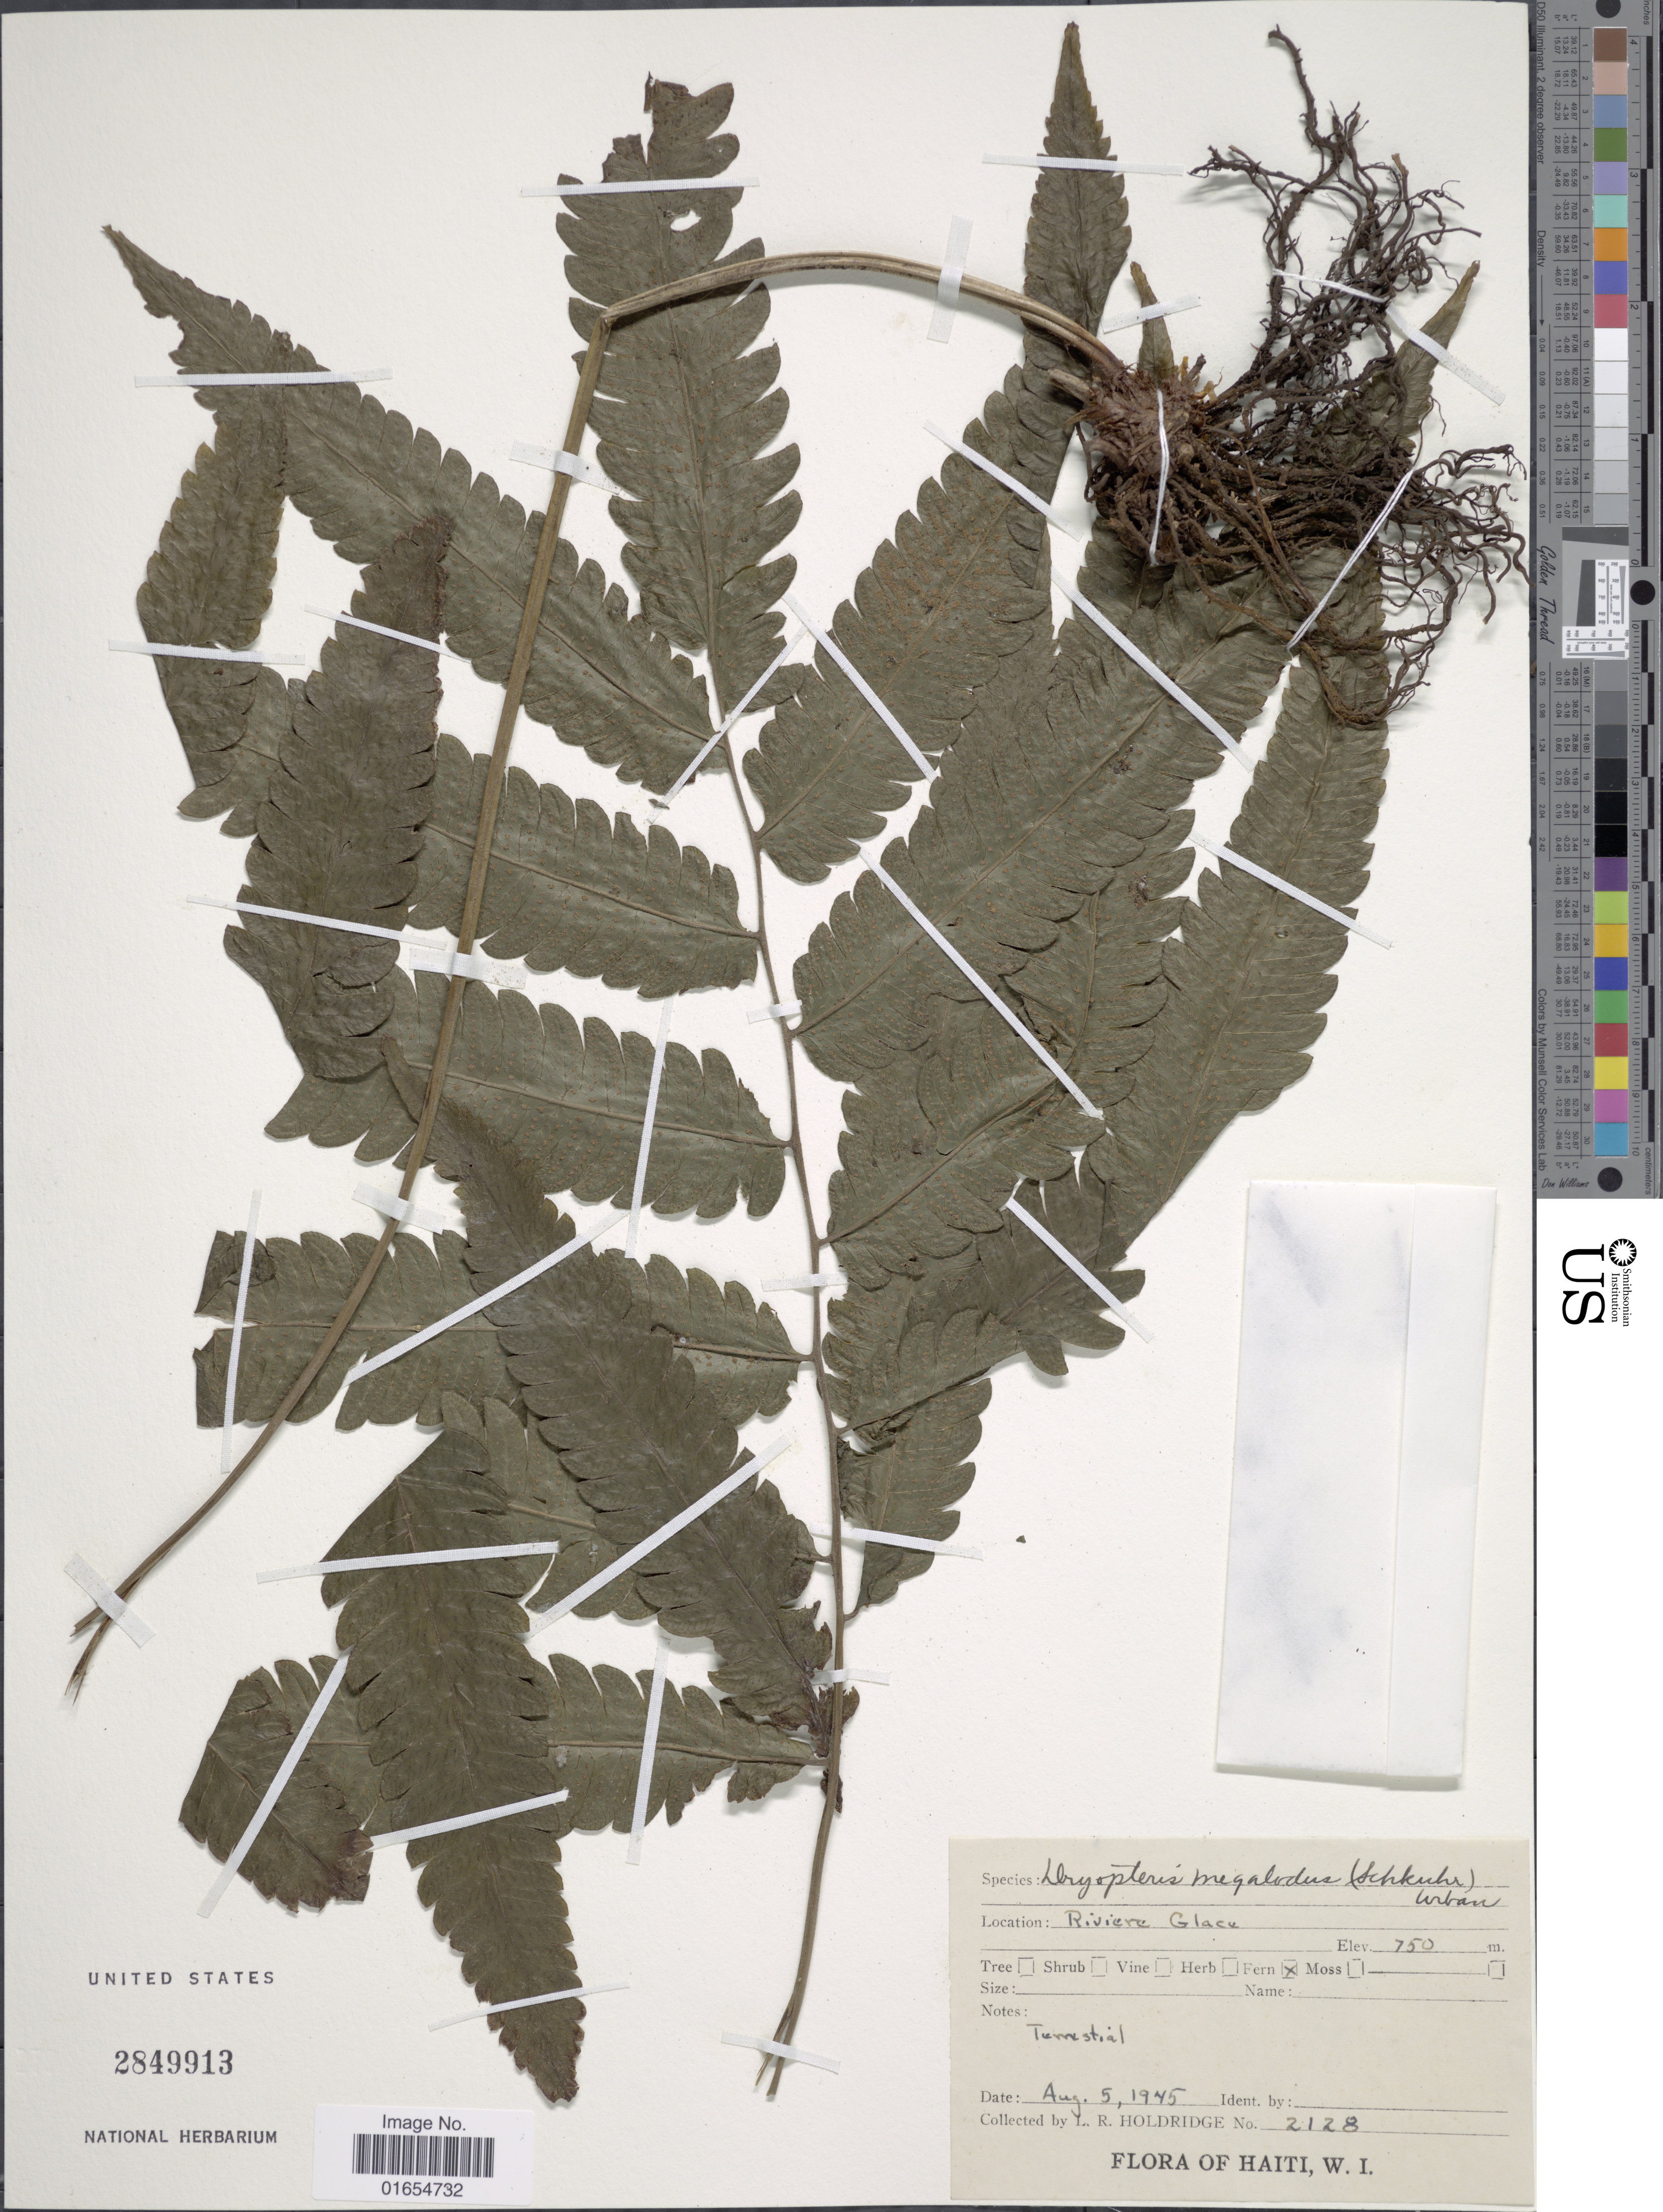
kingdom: Plantae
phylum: Tracheophyta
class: Polypodiopsida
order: Polypodiales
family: Thelypteridaceae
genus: Goniopteris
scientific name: Goniopteris pennata (Poir.) comb. nov., ined 2015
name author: (Poir.)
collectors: L. Holdridge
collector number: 2128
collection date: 1945-08-05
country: Haiti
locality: Riviere Glace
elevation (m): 750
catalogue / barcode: US 2849913